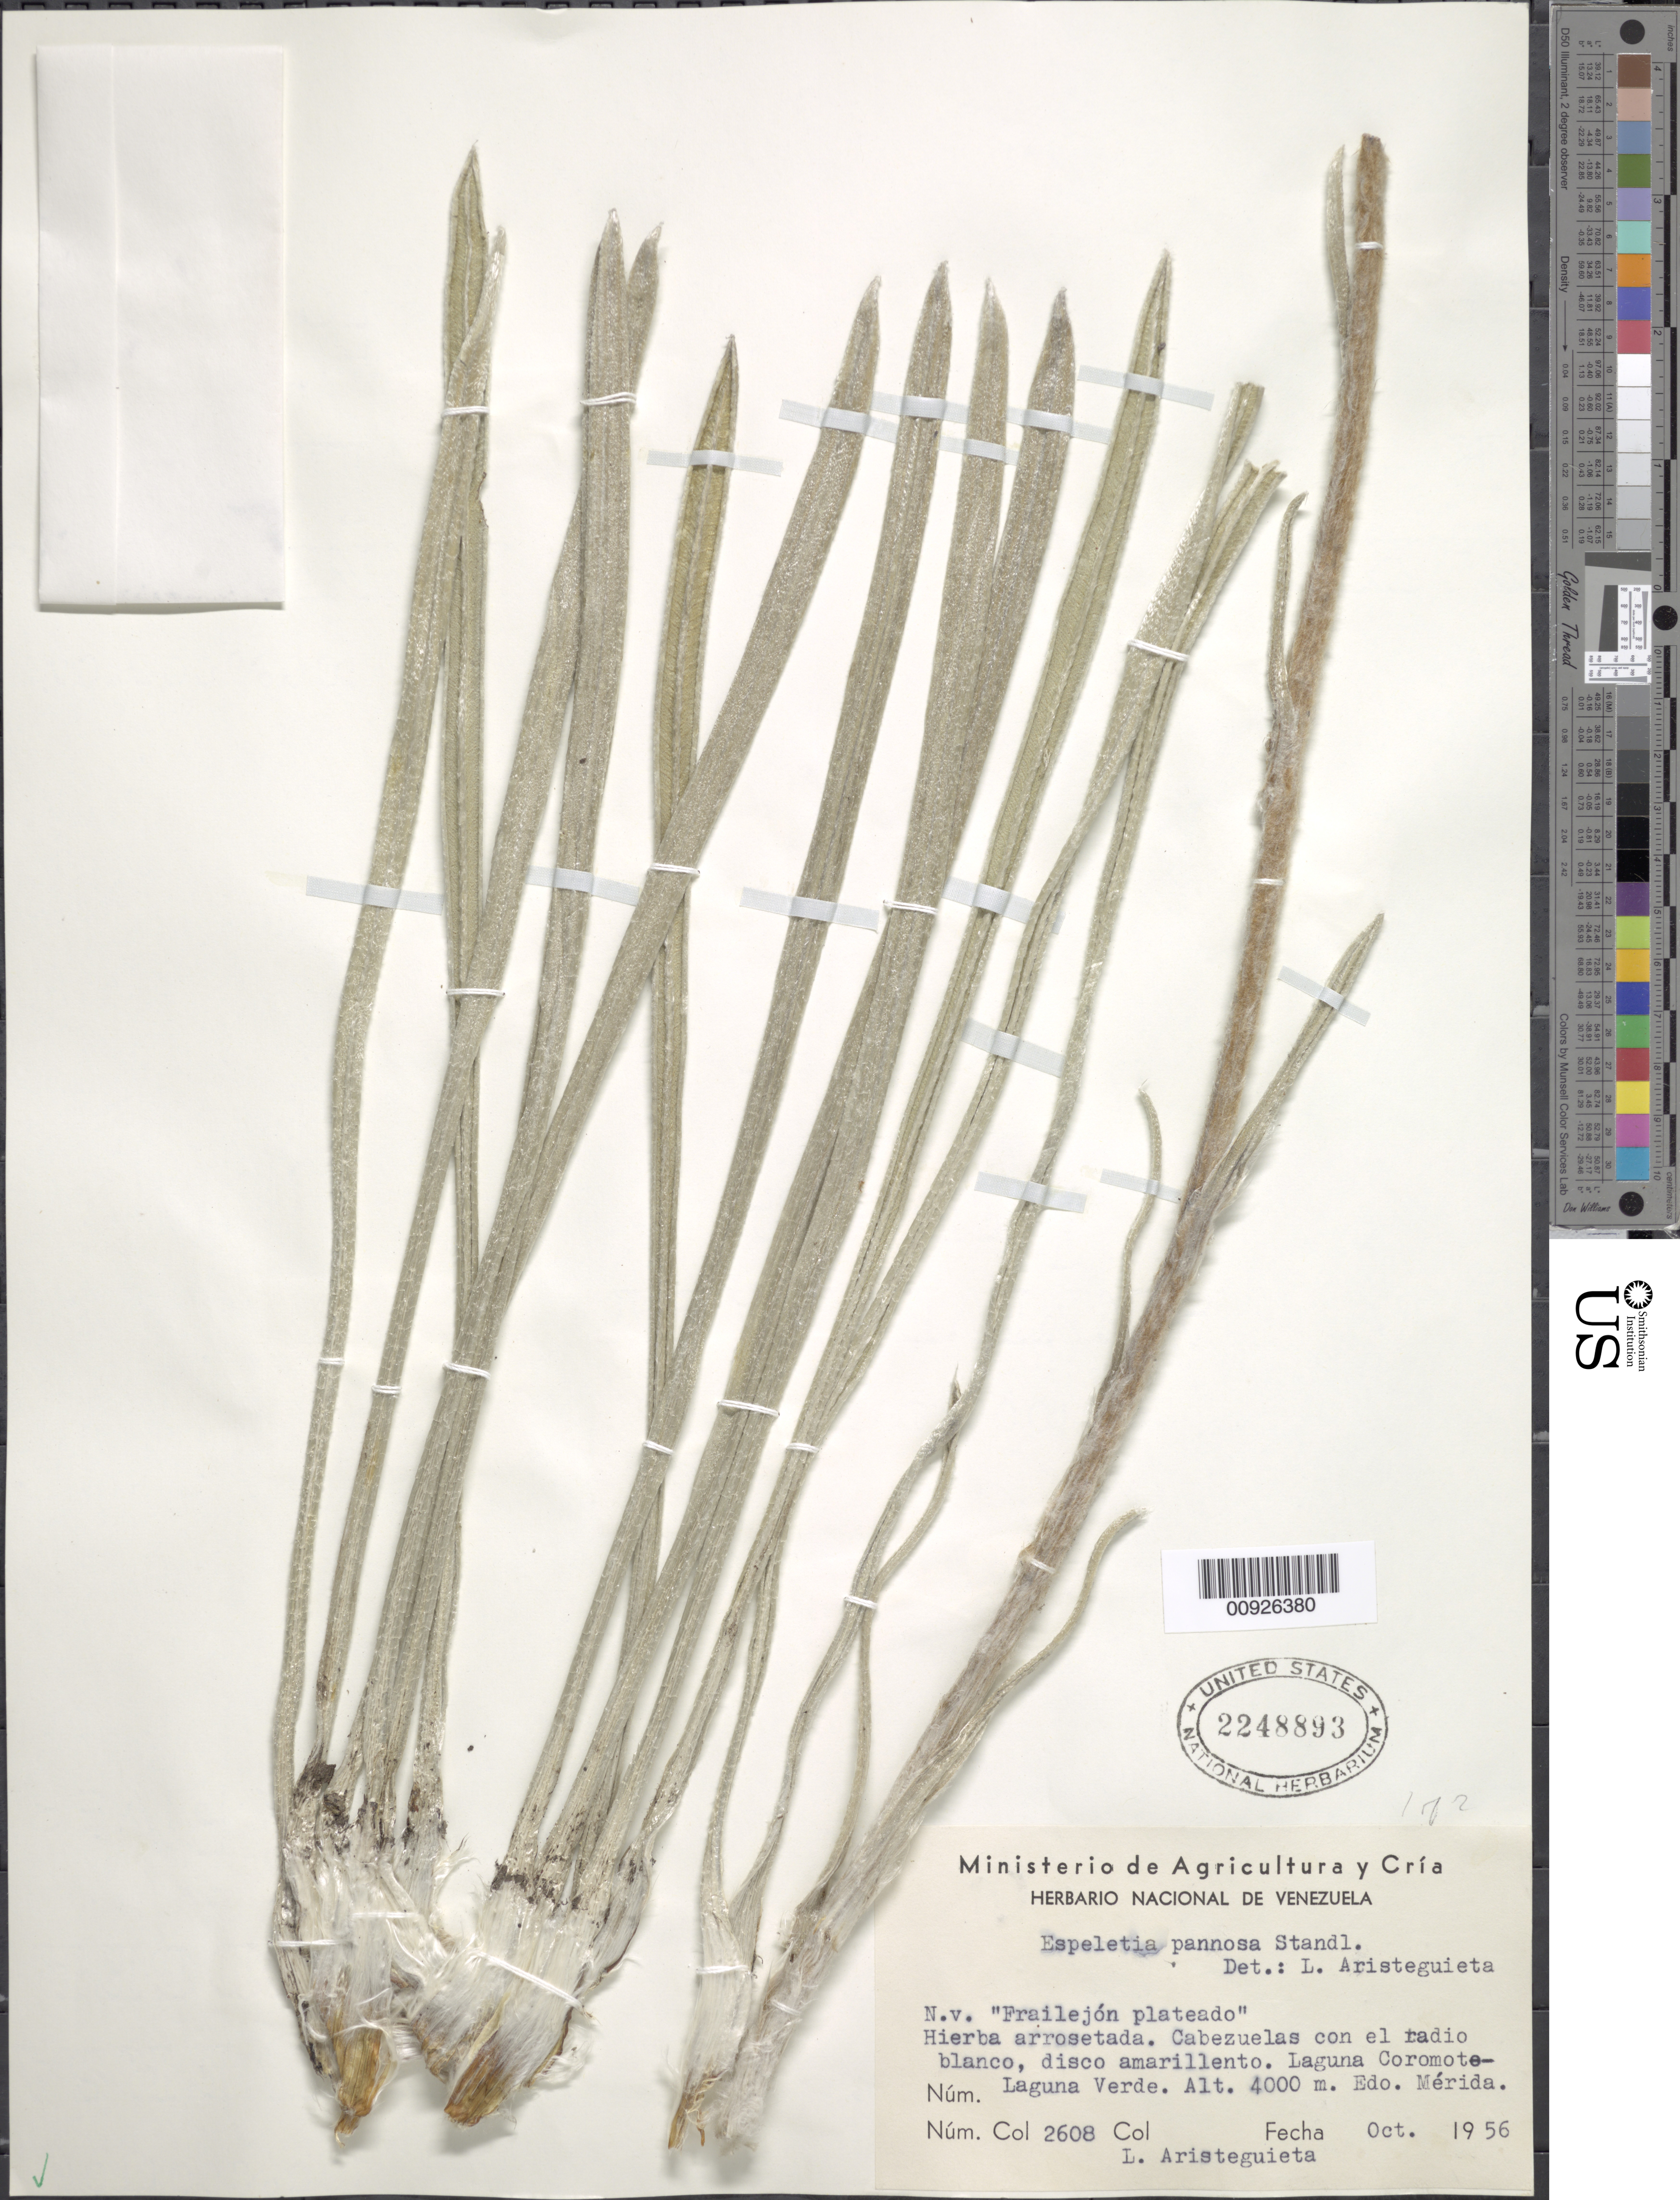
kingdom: Plantae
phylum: Tracheophyta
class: Magnoliopsida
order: Asterales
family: Asteraceae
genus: Espeletiopsis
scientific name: Espeletiopsis pannosa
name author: (Standl.) Cuatrec.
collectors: L. Aristeguieta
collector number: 2608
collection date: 1956-10-01/1956-10-31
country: Venezuela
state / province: Mérida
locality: Laguna Coromote - Laguna Verde.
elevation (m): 4000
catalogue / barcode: US 2248893